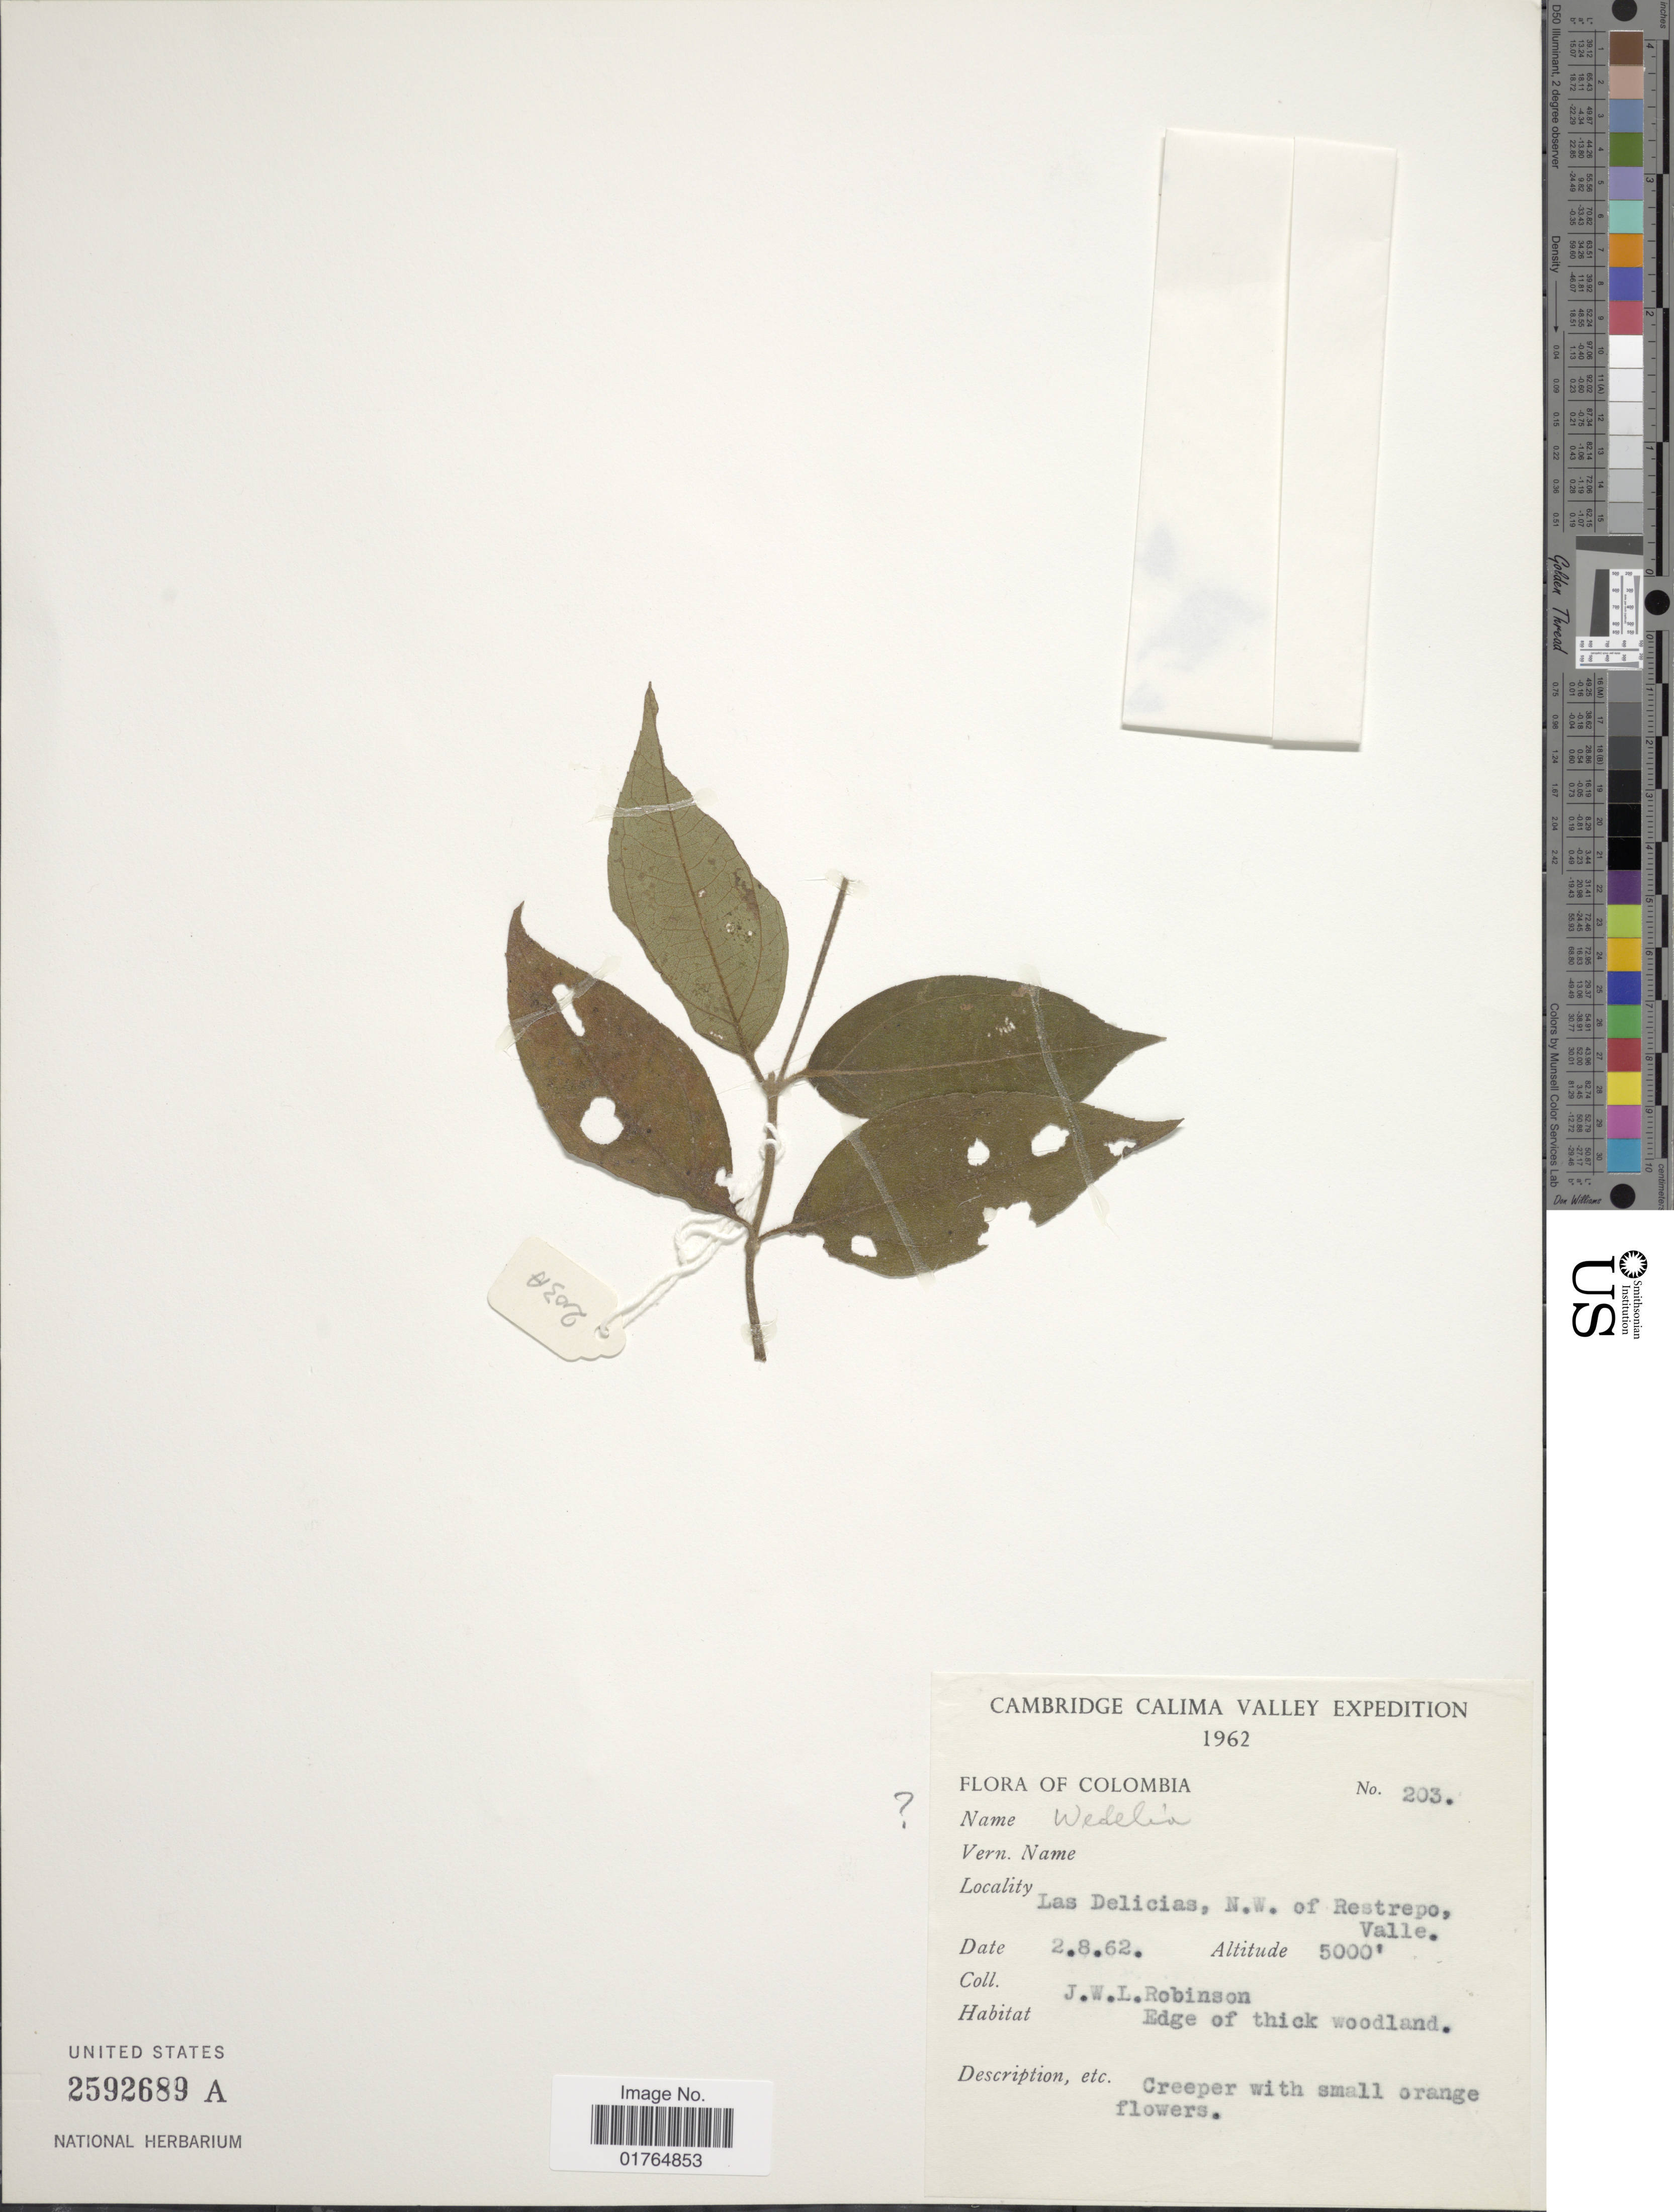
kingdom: Plantae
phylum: Tracheophyta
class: Magnoliopsida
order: Asterales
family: Asteraceae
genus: Wedelia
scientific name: Wedelia subvelutina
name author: DC.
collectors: J. W. Robinson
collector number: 203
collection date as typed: Transcribed d/m/y: 2/8/62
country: Colombia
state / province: Valle del Cauca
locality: Cambridge Calima Valley, Las Delicias, N. W. of Restrepo, Valle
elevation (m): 1524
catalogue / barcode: US 2592689A